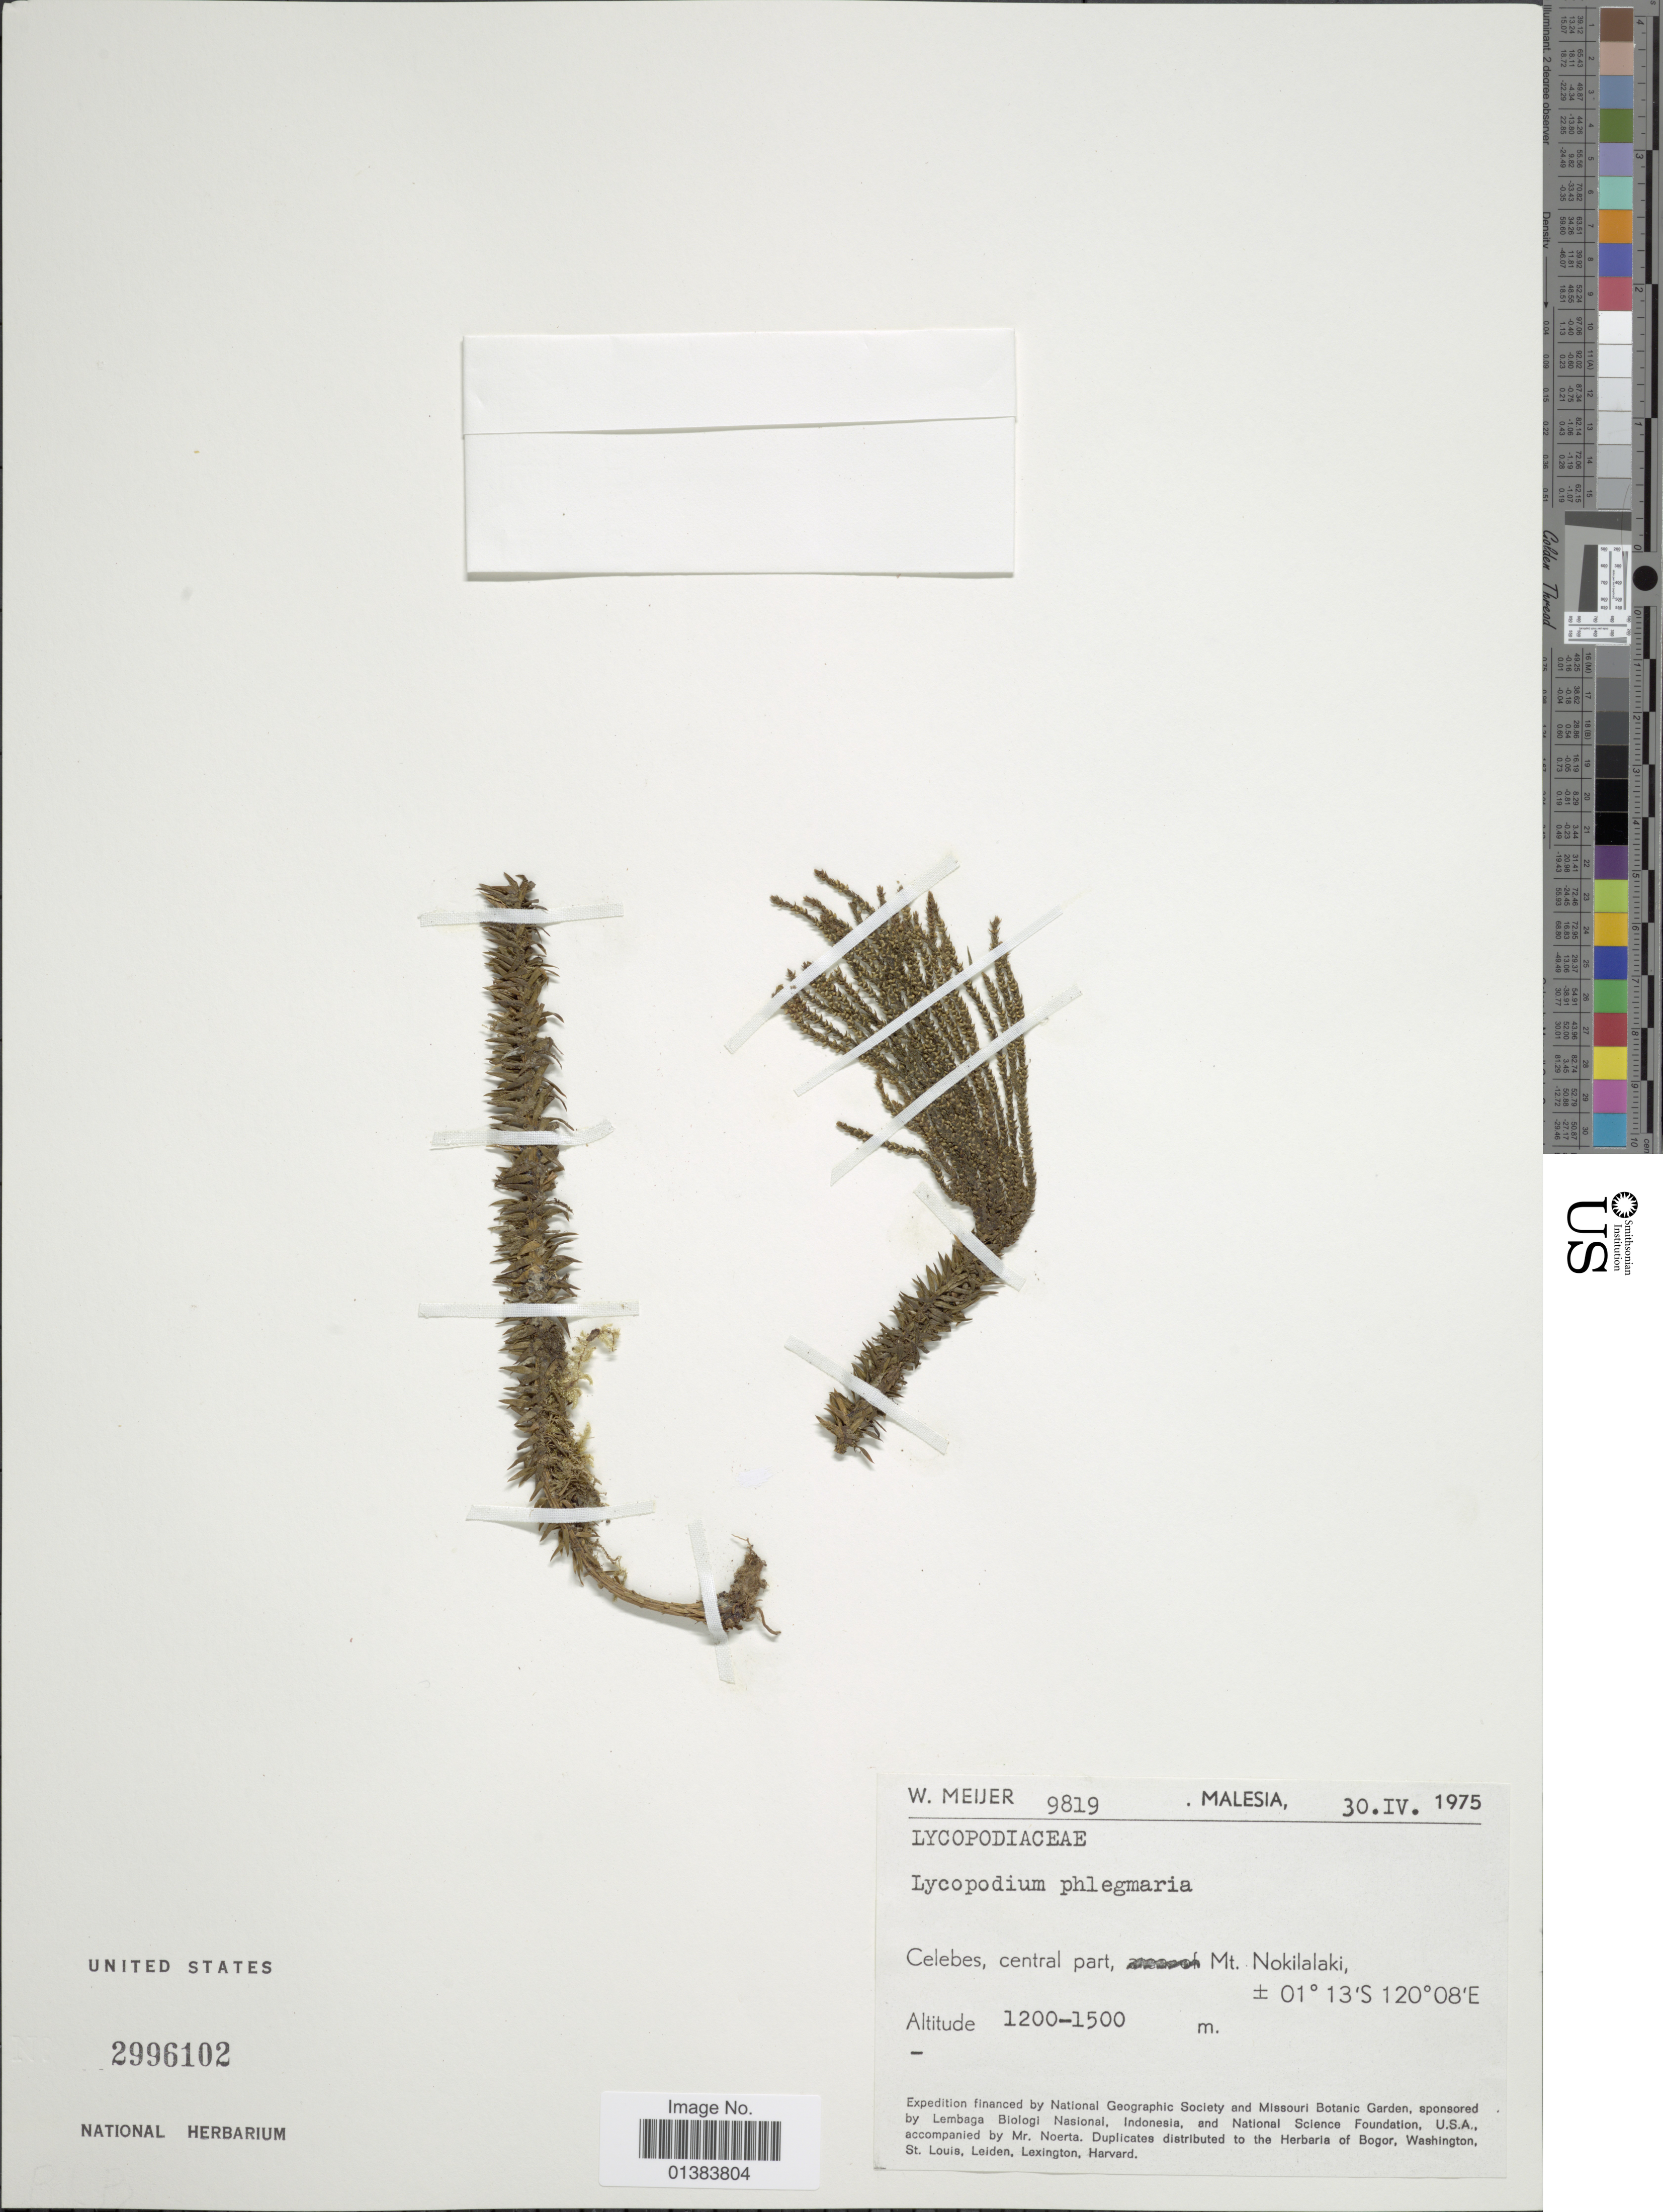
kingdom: Plantae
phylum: Tracheophyta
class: Lycopodiopsida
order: Lycopodiales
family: Lycopodiaceae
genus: Phlegmariurus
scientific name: Phlegmariurus horizontalis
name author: (Nessel) A. R. Field & Bostock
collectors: W. Meijer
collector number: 9819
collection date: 1975-04-30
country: Indonesia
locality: Malesia, Celebes, central part, Mt. Nokilalaki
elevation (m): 1200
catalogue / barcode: US 2996102